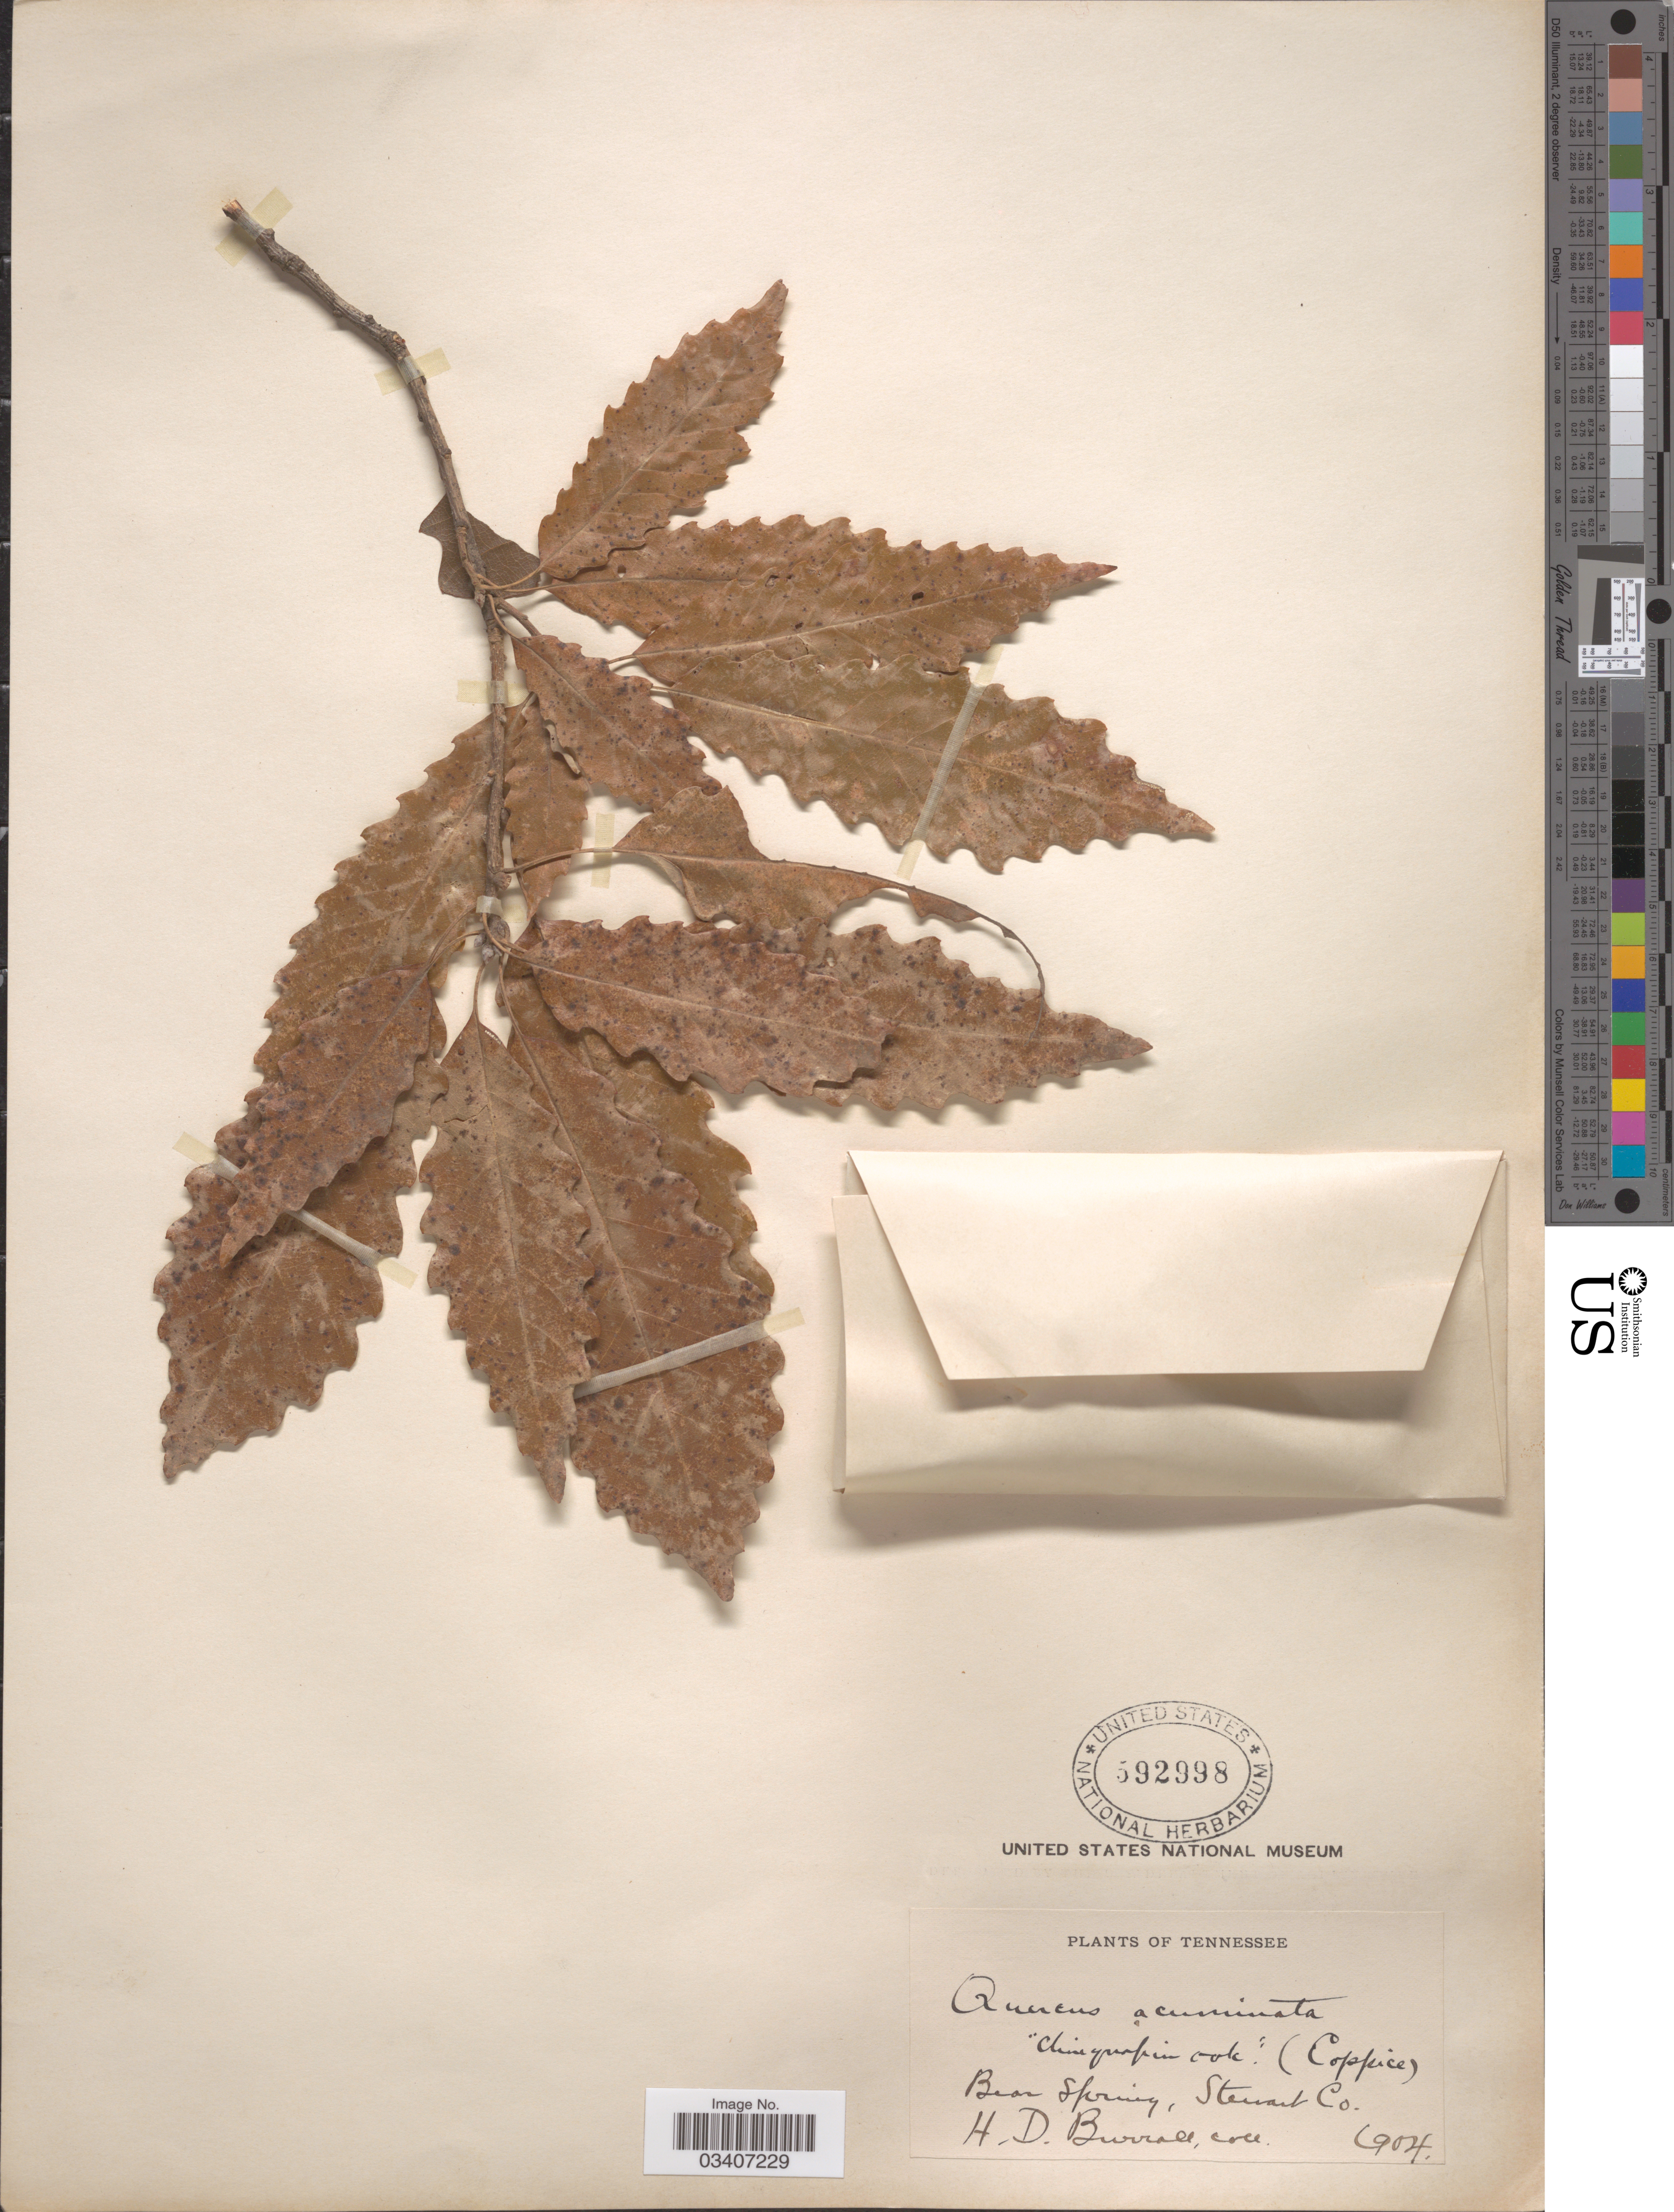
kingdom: Plantae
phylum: Tracheophyta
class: Magnoliopsida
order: Fagales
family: Fagaceae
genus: Quercus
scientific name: Quercus muehlenbergii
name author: Engelm.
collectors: H. Burrall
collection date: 1904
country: United States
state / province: Tennessee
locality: Bear Spring. Stewart Co.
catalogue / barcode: US 592998